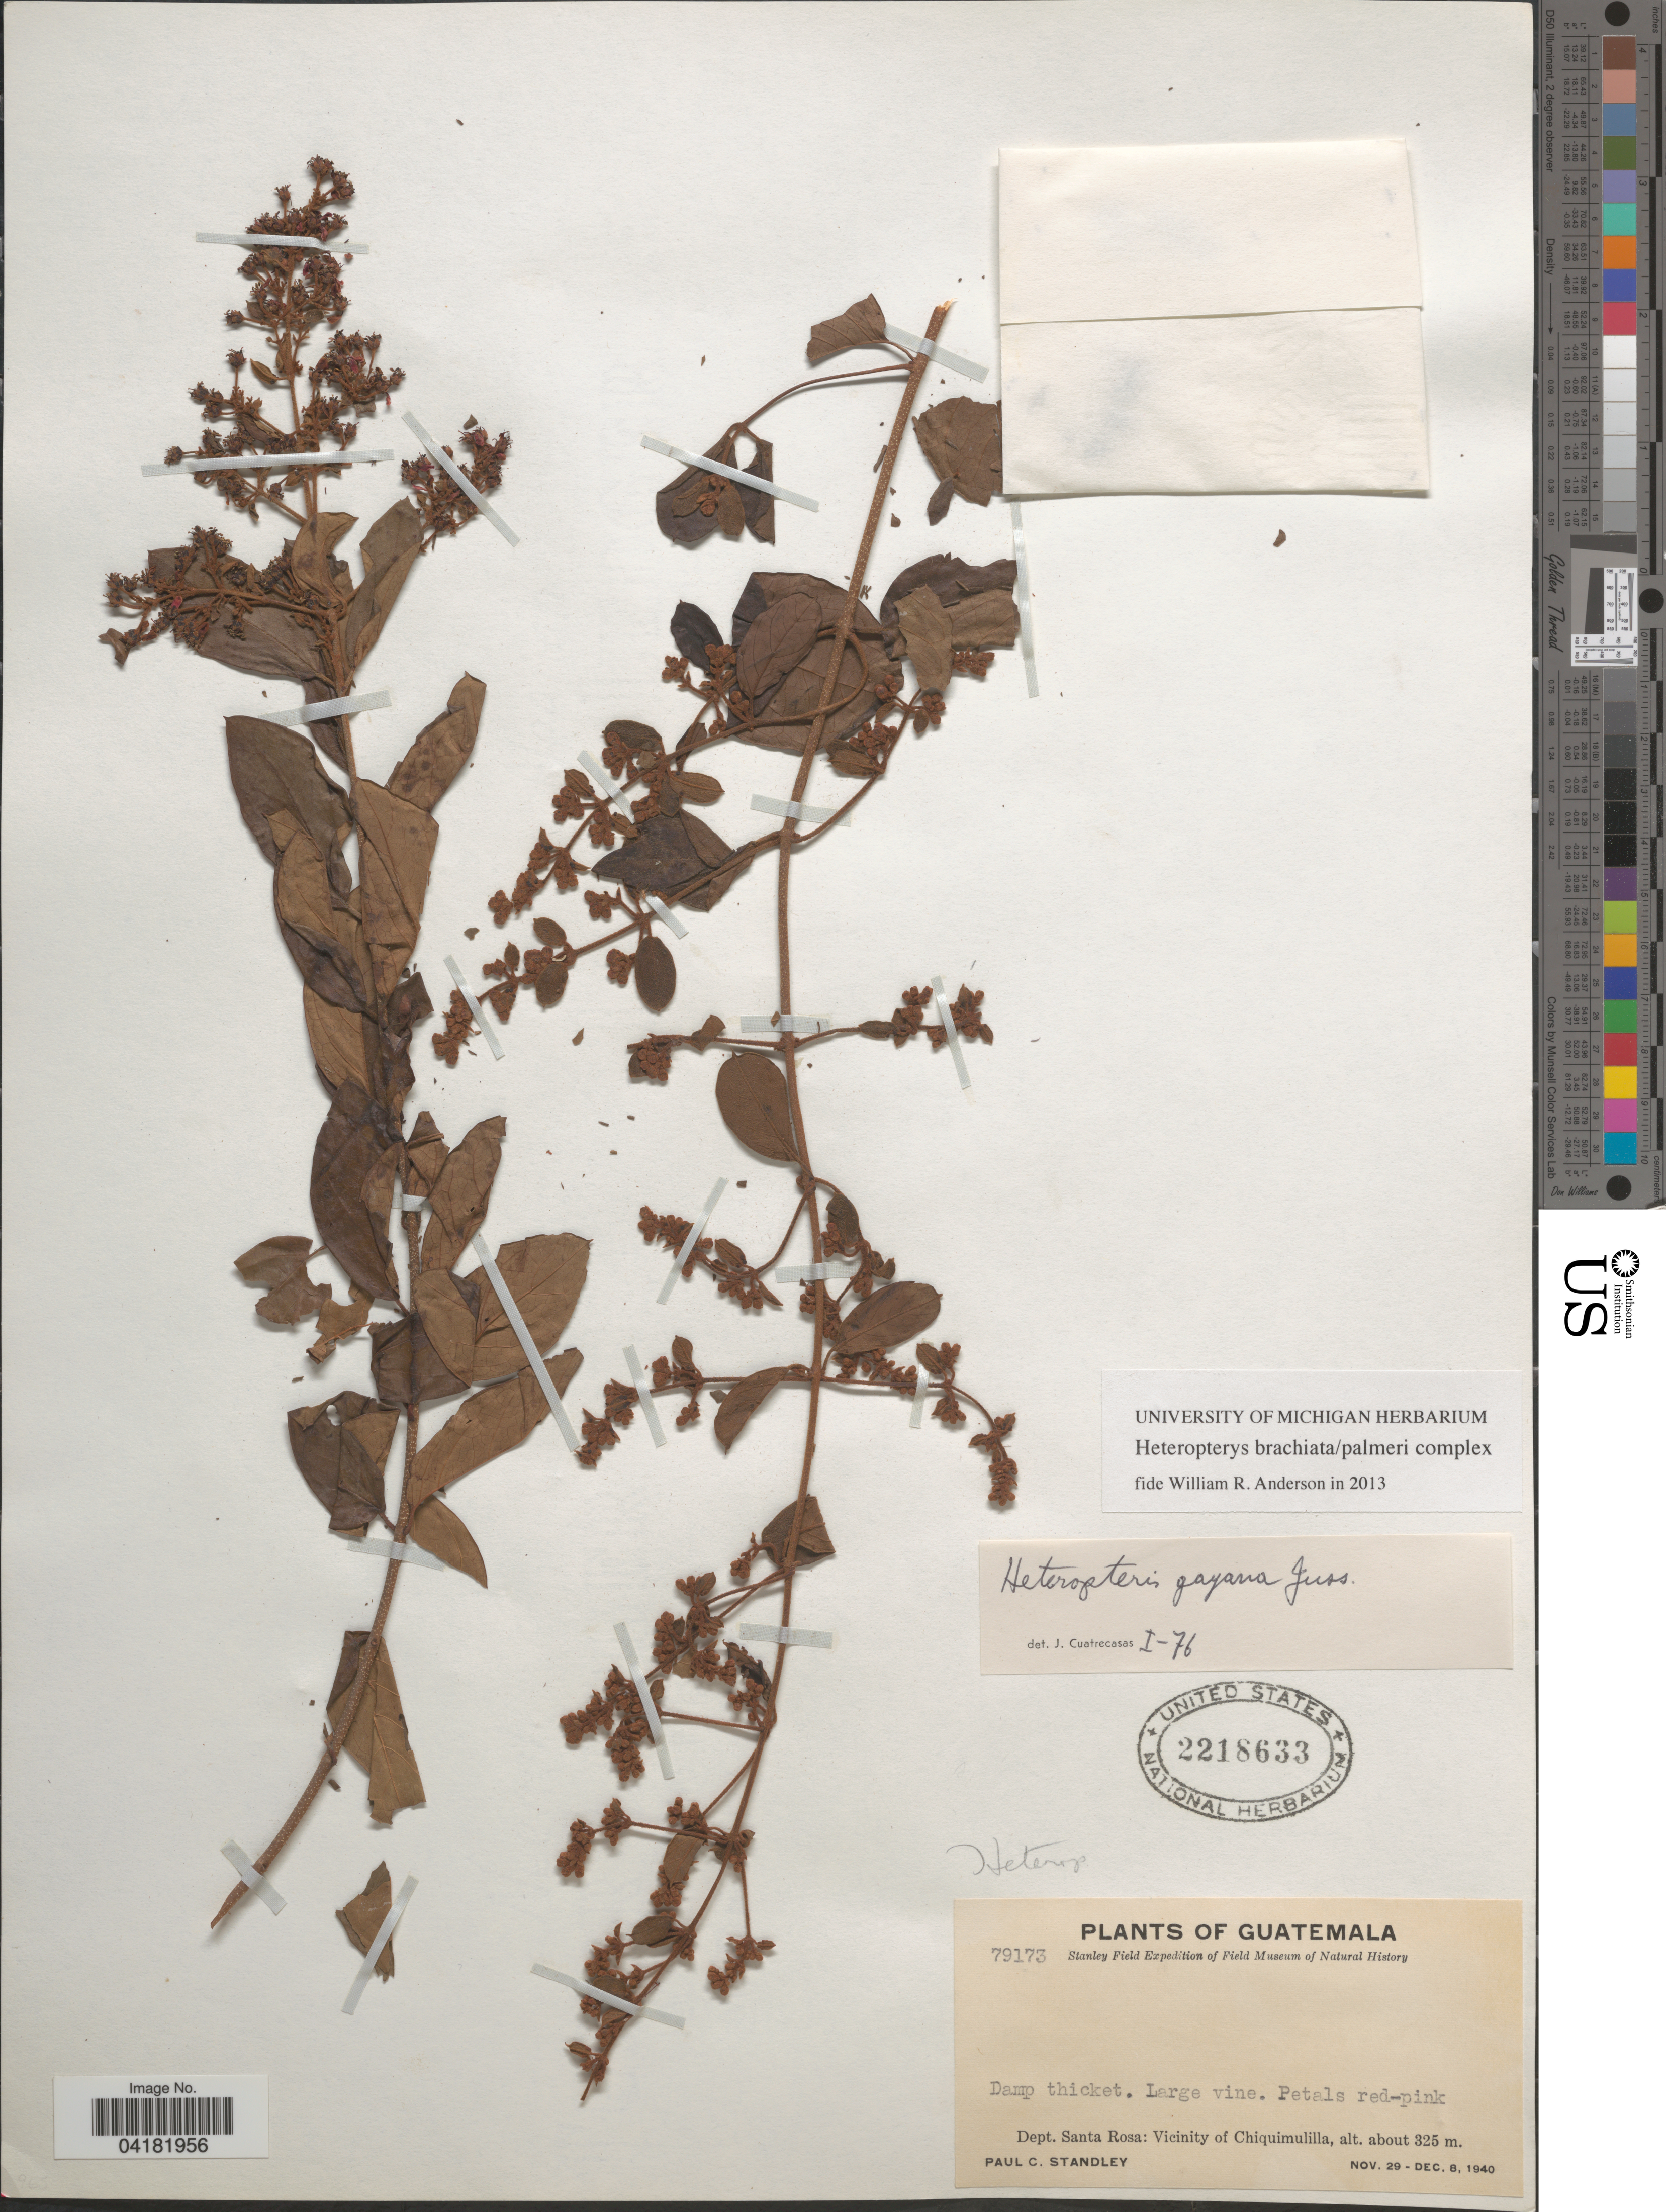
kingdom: Plantae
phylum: Tracheophyta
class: Magnoliopsida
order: Malpighiales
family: Malpighiaceae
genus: Heteropterys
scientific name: Heteropterys sp.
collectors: P. C. Standley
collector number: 79173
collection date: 1940-11-29/1940-12-08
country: Guatemala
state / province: Santa Rosa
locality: Stanley Field Expedition of Field Museum of Natural History. Dept. Santa Rosa: Vicinity of Chiquimulilla.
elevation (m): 325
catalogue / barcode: US 2218633